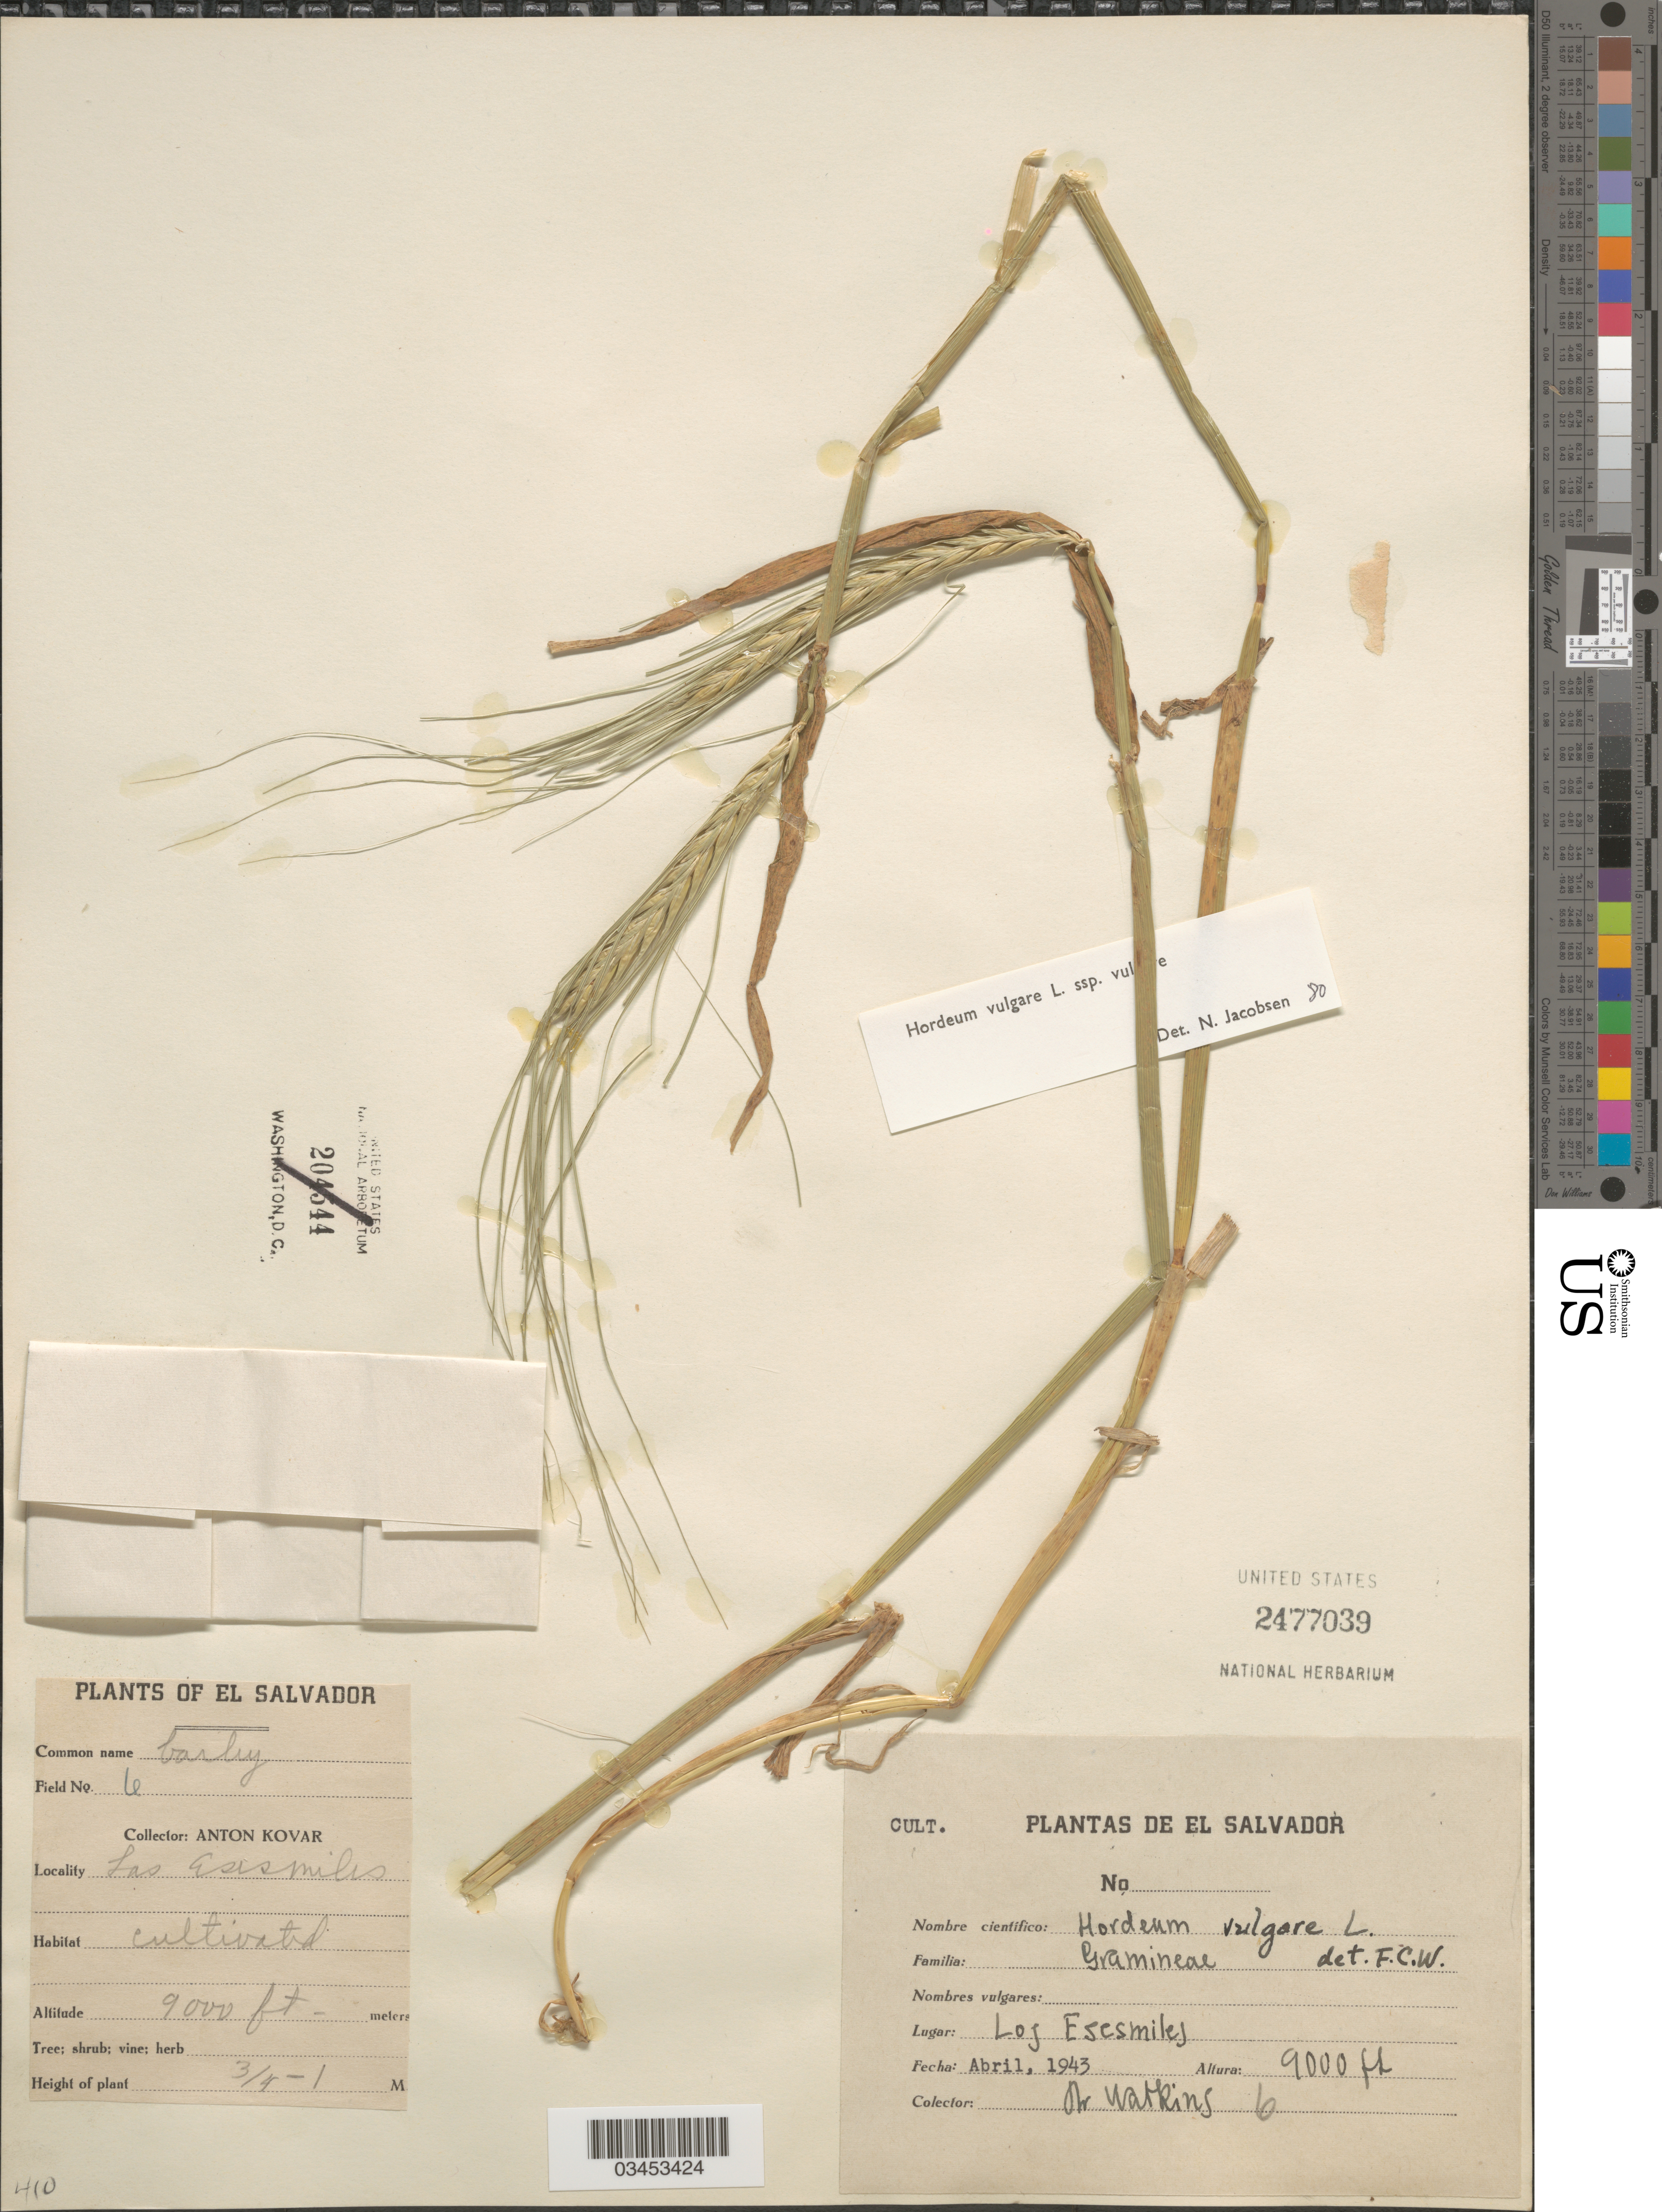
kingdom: Plantae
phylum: Tracheophyta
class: Liliopsida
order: Poales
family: Poaceae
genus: Hordeum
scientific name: Hordeum sp.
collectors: A. Kovar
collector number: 6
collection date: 1943-04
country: El Salvador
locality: Los Esesmiles.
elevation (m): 2743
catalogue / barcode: US 2477039